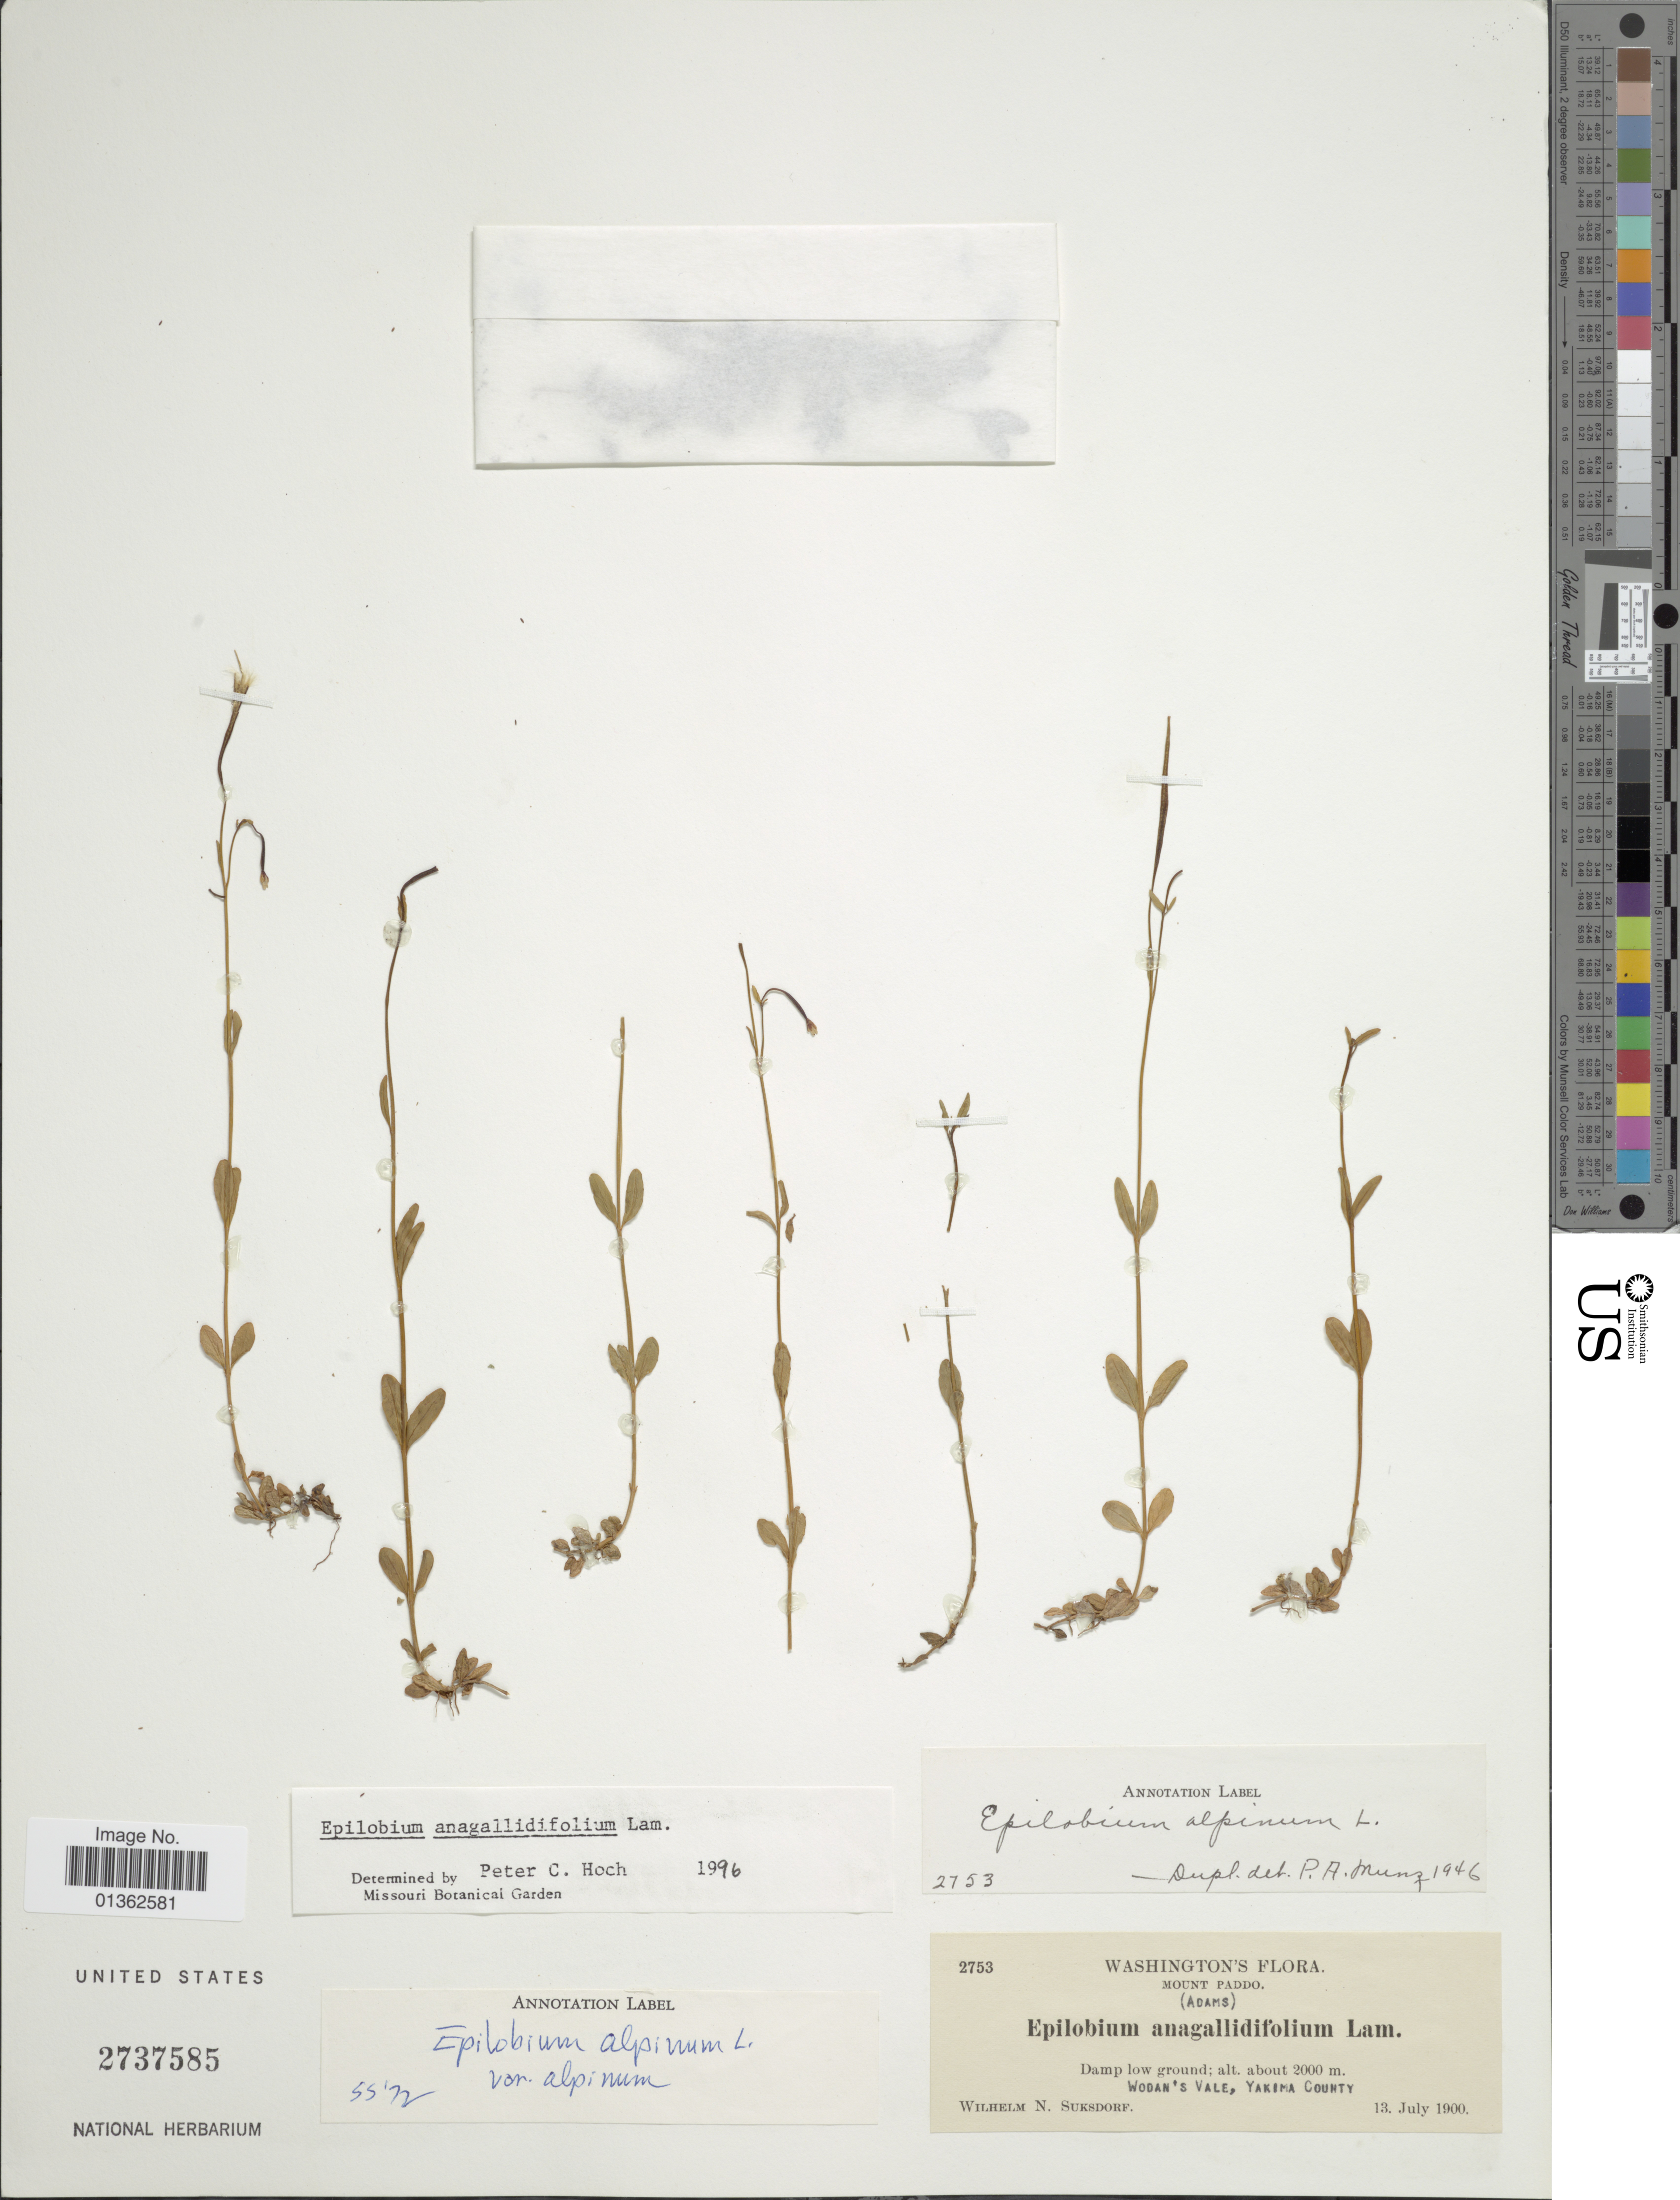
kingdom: Plantae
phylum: Tracheophyta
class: Magnoliopsida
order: Myrtales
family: Onagraceae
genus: Epilobium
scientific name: Epilobium anagallidifolium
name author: Lam.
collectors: W. N. Suksdorf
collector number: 2753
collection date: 1900-07-13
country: United States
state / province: Washington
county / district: Yakima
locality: Mount Paddo (Adams). Wodan's Vale, Yakima County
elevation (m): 2000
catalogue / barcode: US 2737585